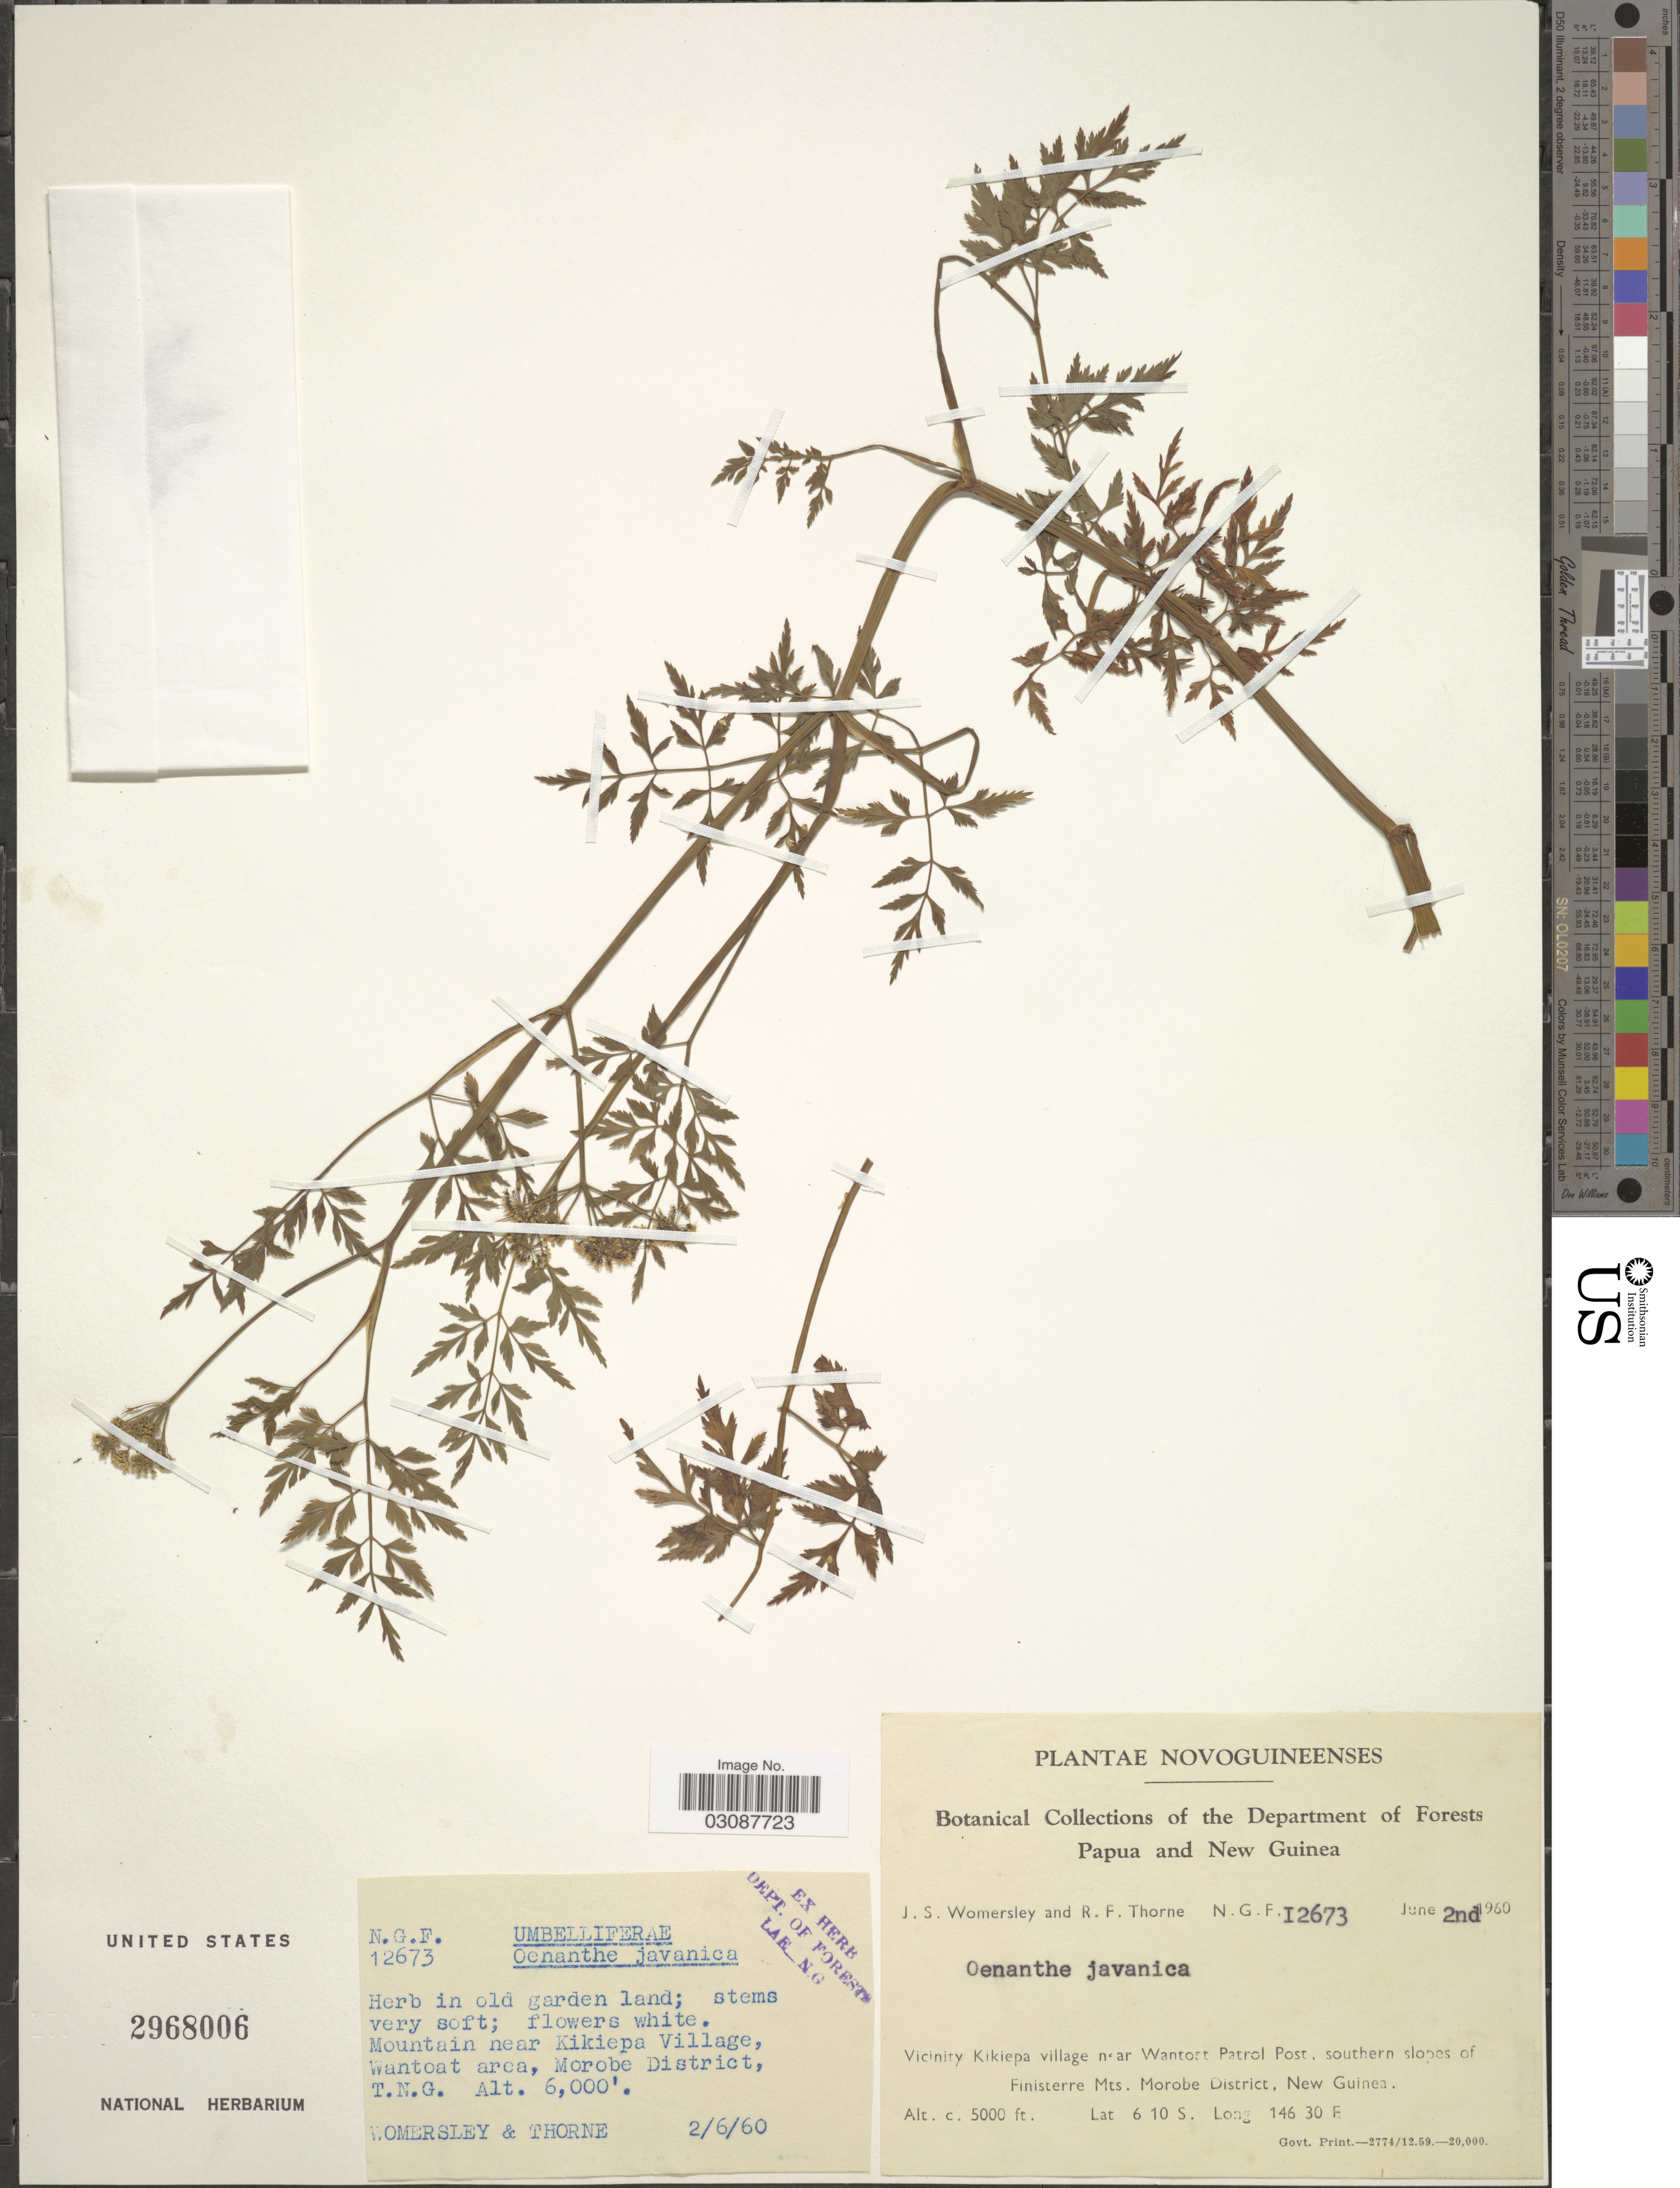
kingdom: Plantae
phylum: Tracheophyta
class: Magnoliopsida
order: Apiales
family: Apiaceae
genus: Oenanthe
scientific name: Oenanthe javanica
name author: (Blume) DC.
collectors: J. S. Womersley & R. Thorne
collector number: N.G.F. 12673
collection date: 1960-06-02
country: Papua New Guinea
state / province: Morobe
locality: Papua and New Guinea, Vicinity of Kikiepa village near Wantoat Patrol Post, southern slopes of Finisterre Mts. Morobe District, New Guinea.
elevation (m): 1524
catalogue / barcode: US 2968006